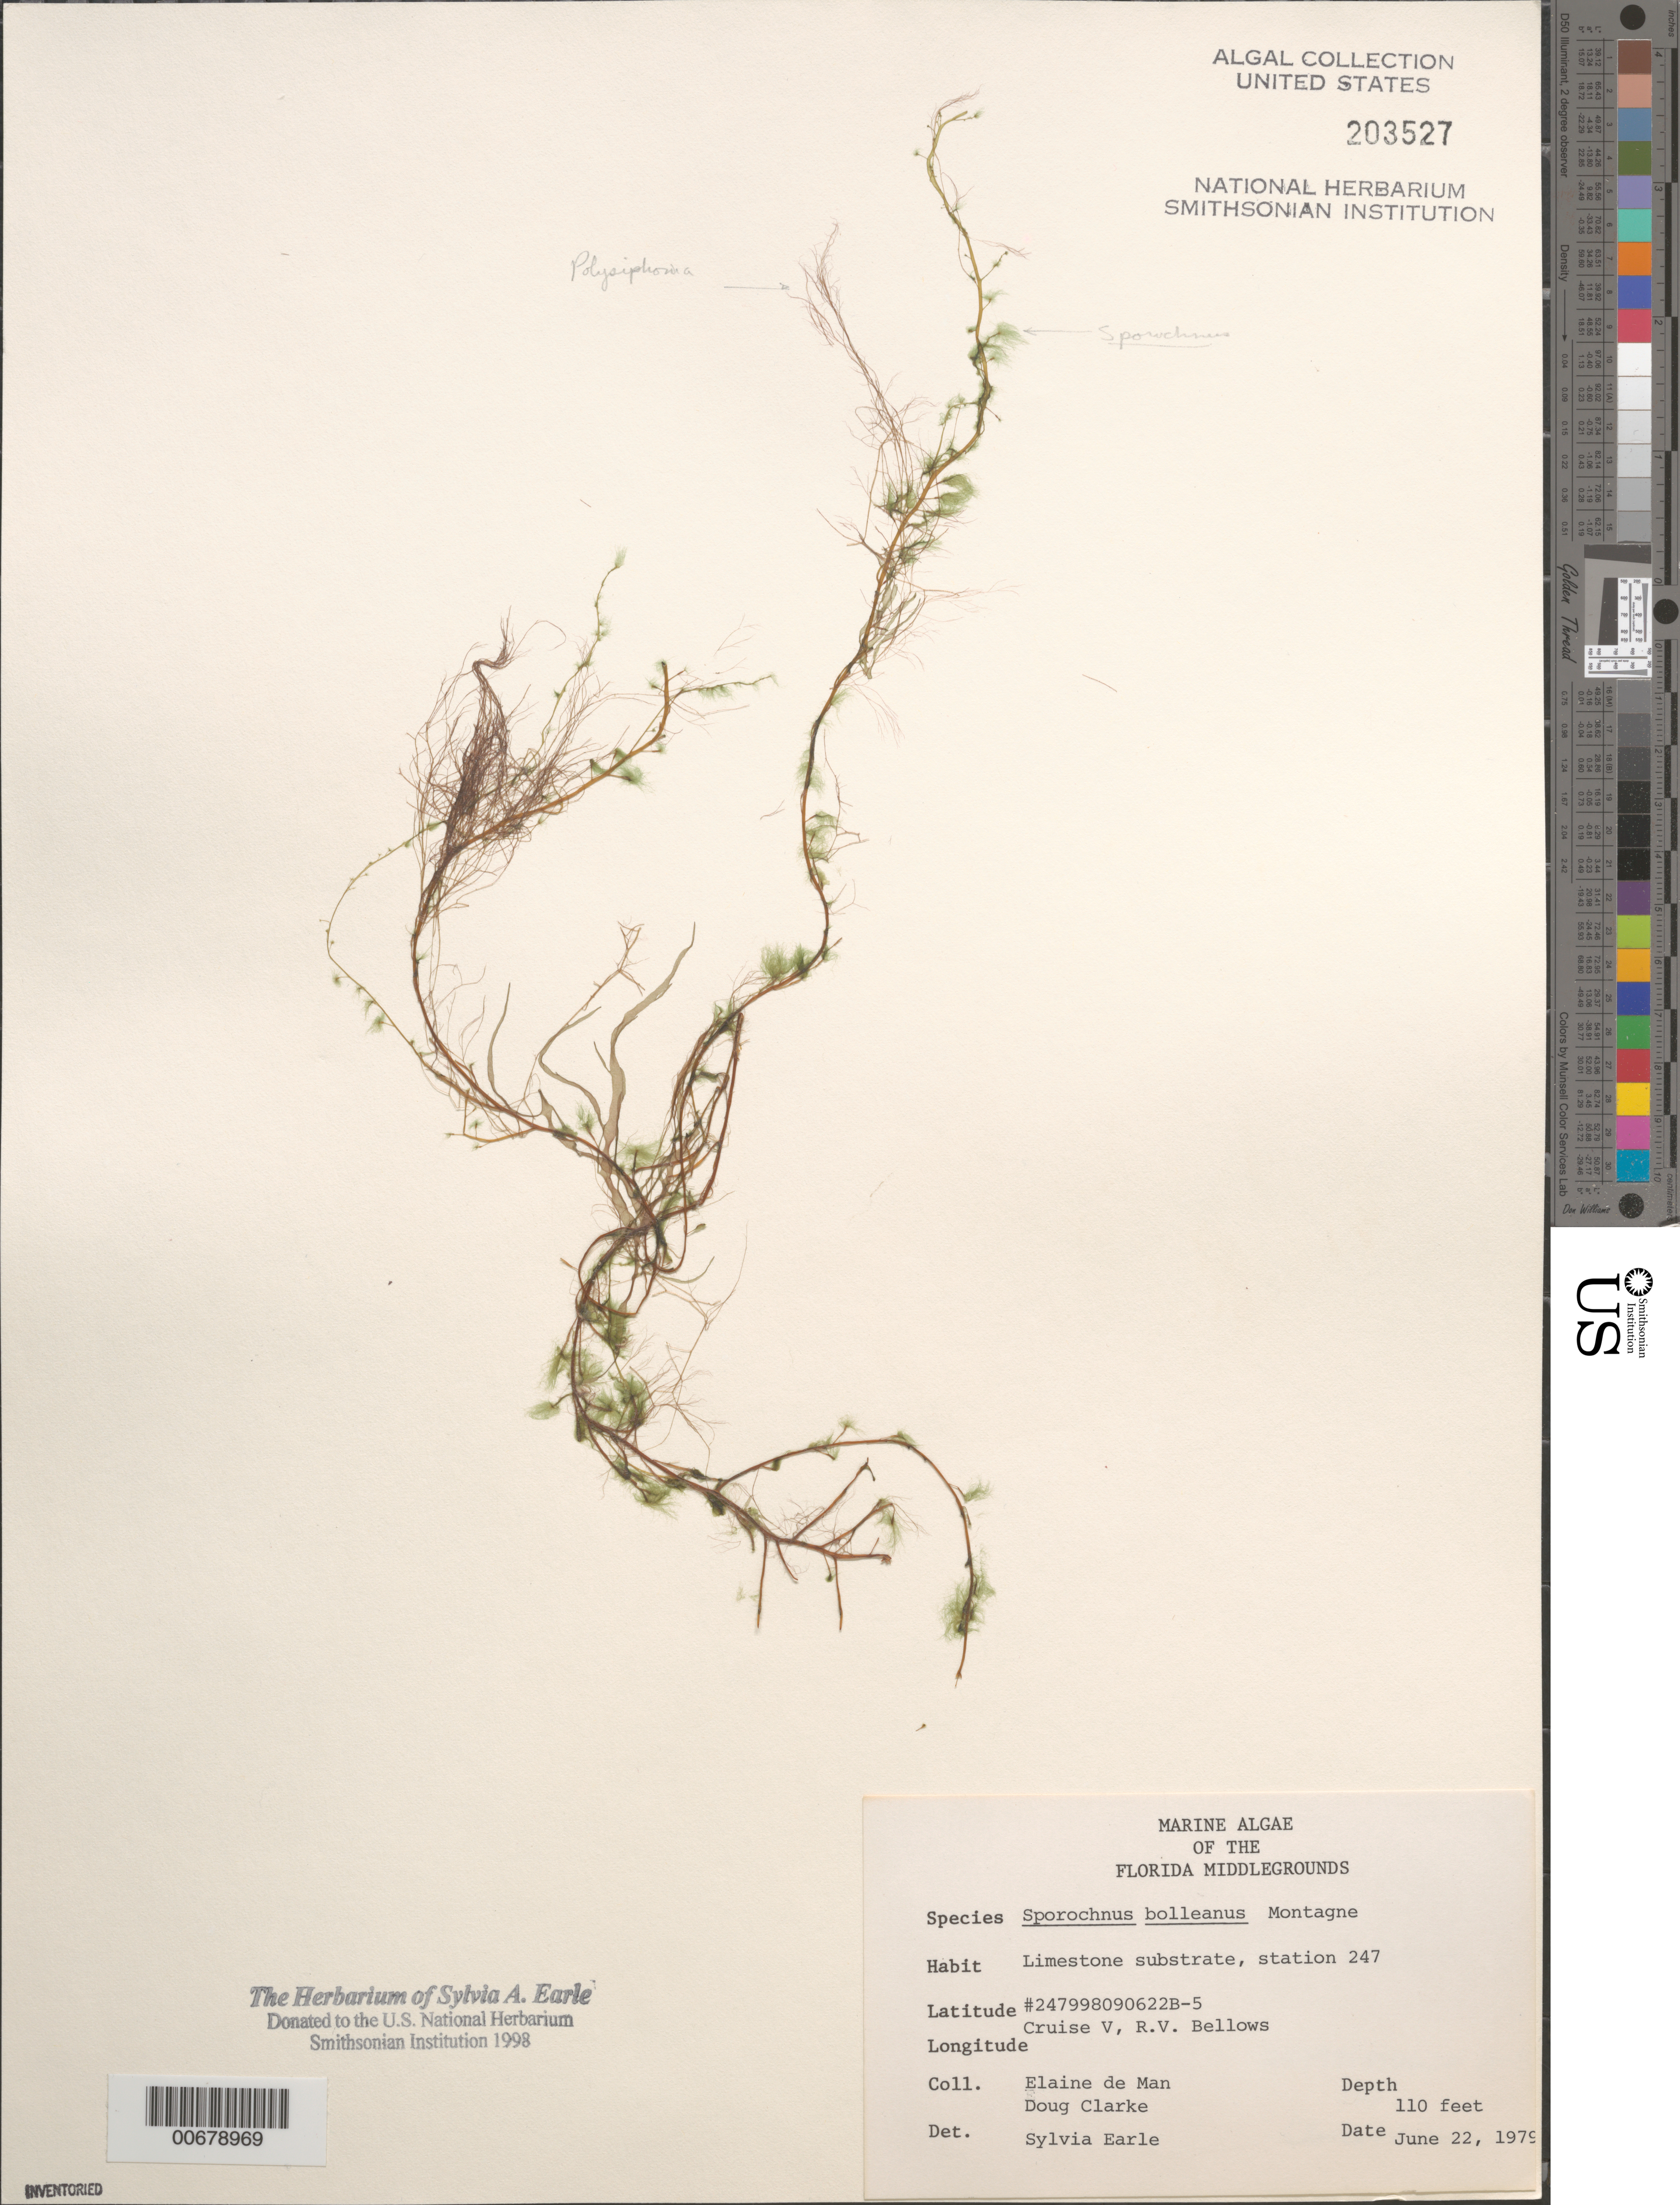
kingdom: Chromista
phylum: Ochrophyta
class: Phaeophyceae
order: Sporochnales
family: Sporochnaceae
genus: Sporochnus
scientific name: Sporochnus bolleanus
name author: Mont.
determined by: Earle, S. A.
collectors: E. de Man & D. Clarke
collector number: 247998090622B-5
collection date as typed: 22 Jun 1979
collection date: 1979-06-22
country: United States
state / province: Florida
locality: Florida Middle Grounds, Gulf of Mexico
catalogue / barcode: US 203527